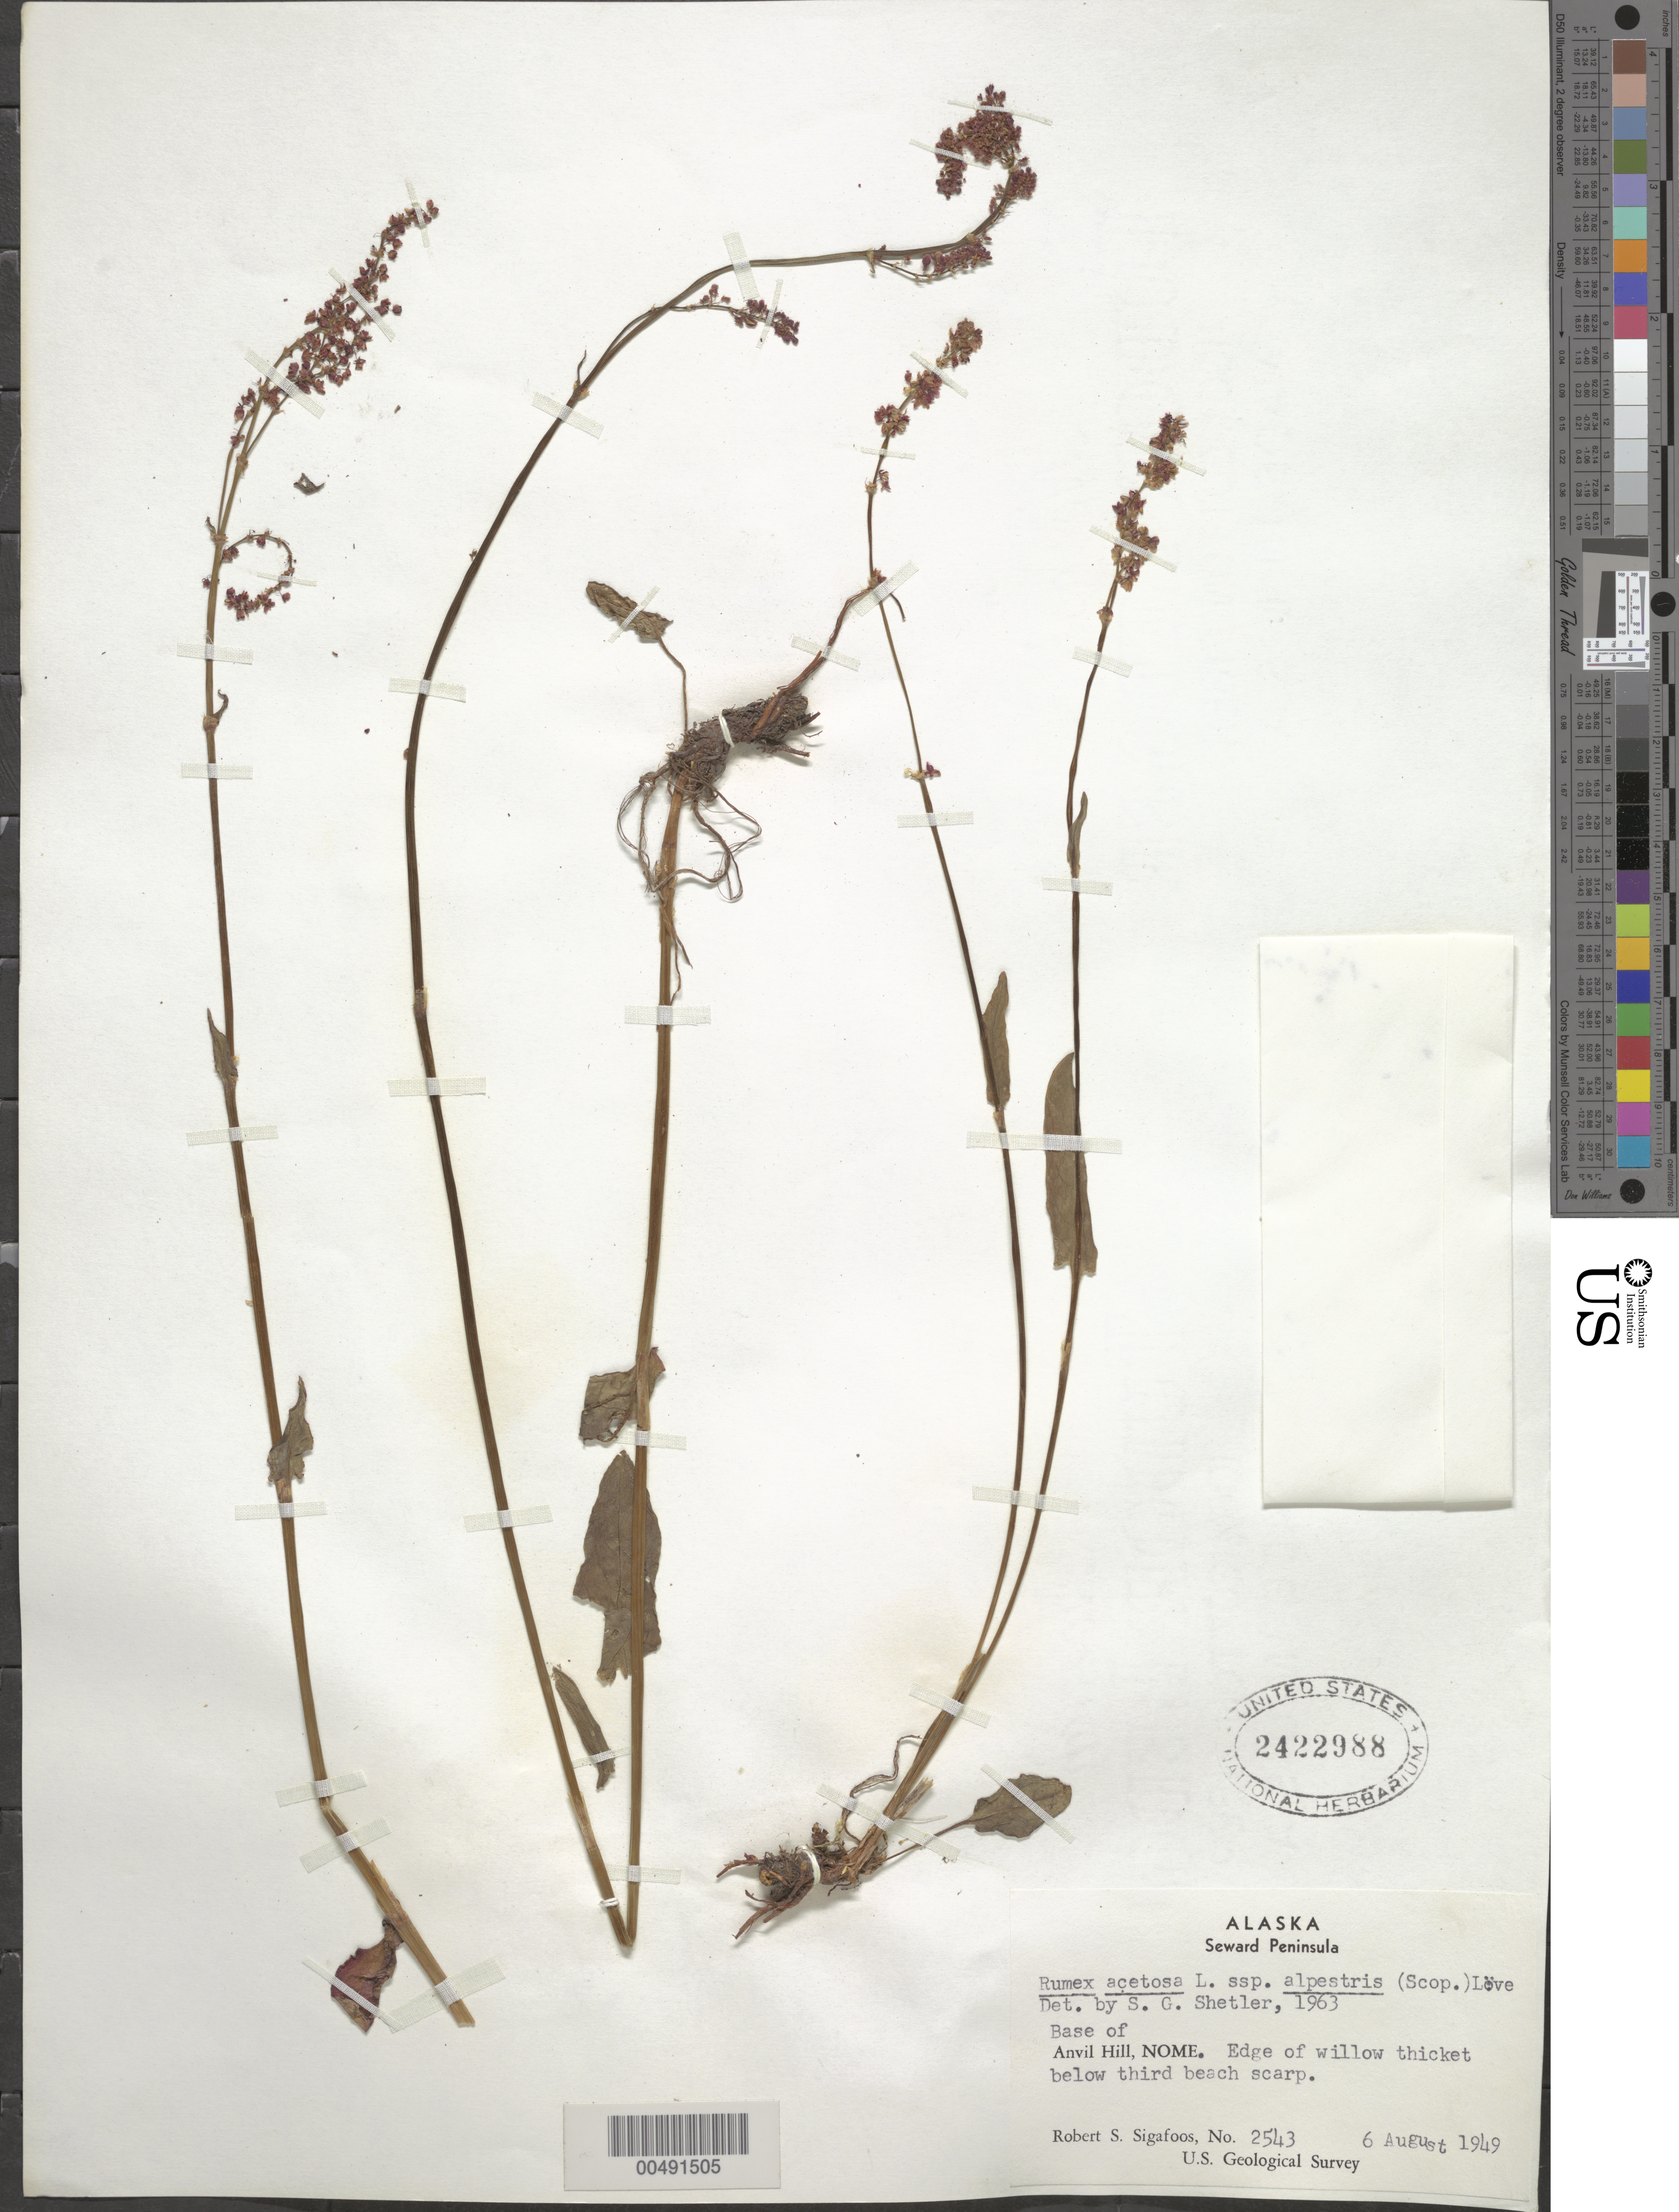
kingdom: Plantae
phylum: Tracheophyta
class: Magnoliopsida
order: Caryophyllales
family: Polygonaceae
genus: Rumex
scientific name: Rumex acetosa subsp. alpestris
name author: (Scop.) Á. Löve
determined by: Shetler, Stanwyn G., (US), NMNH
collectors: R. Sigafoos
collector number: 2543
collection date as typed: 06 Aug 1949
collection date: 1949-08-06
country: United States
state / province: Alaska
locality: Seward Peninsula, Nome, base of Anvil Hill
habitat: edge of willow thicket below third beach scarp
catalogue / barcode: US 2422988